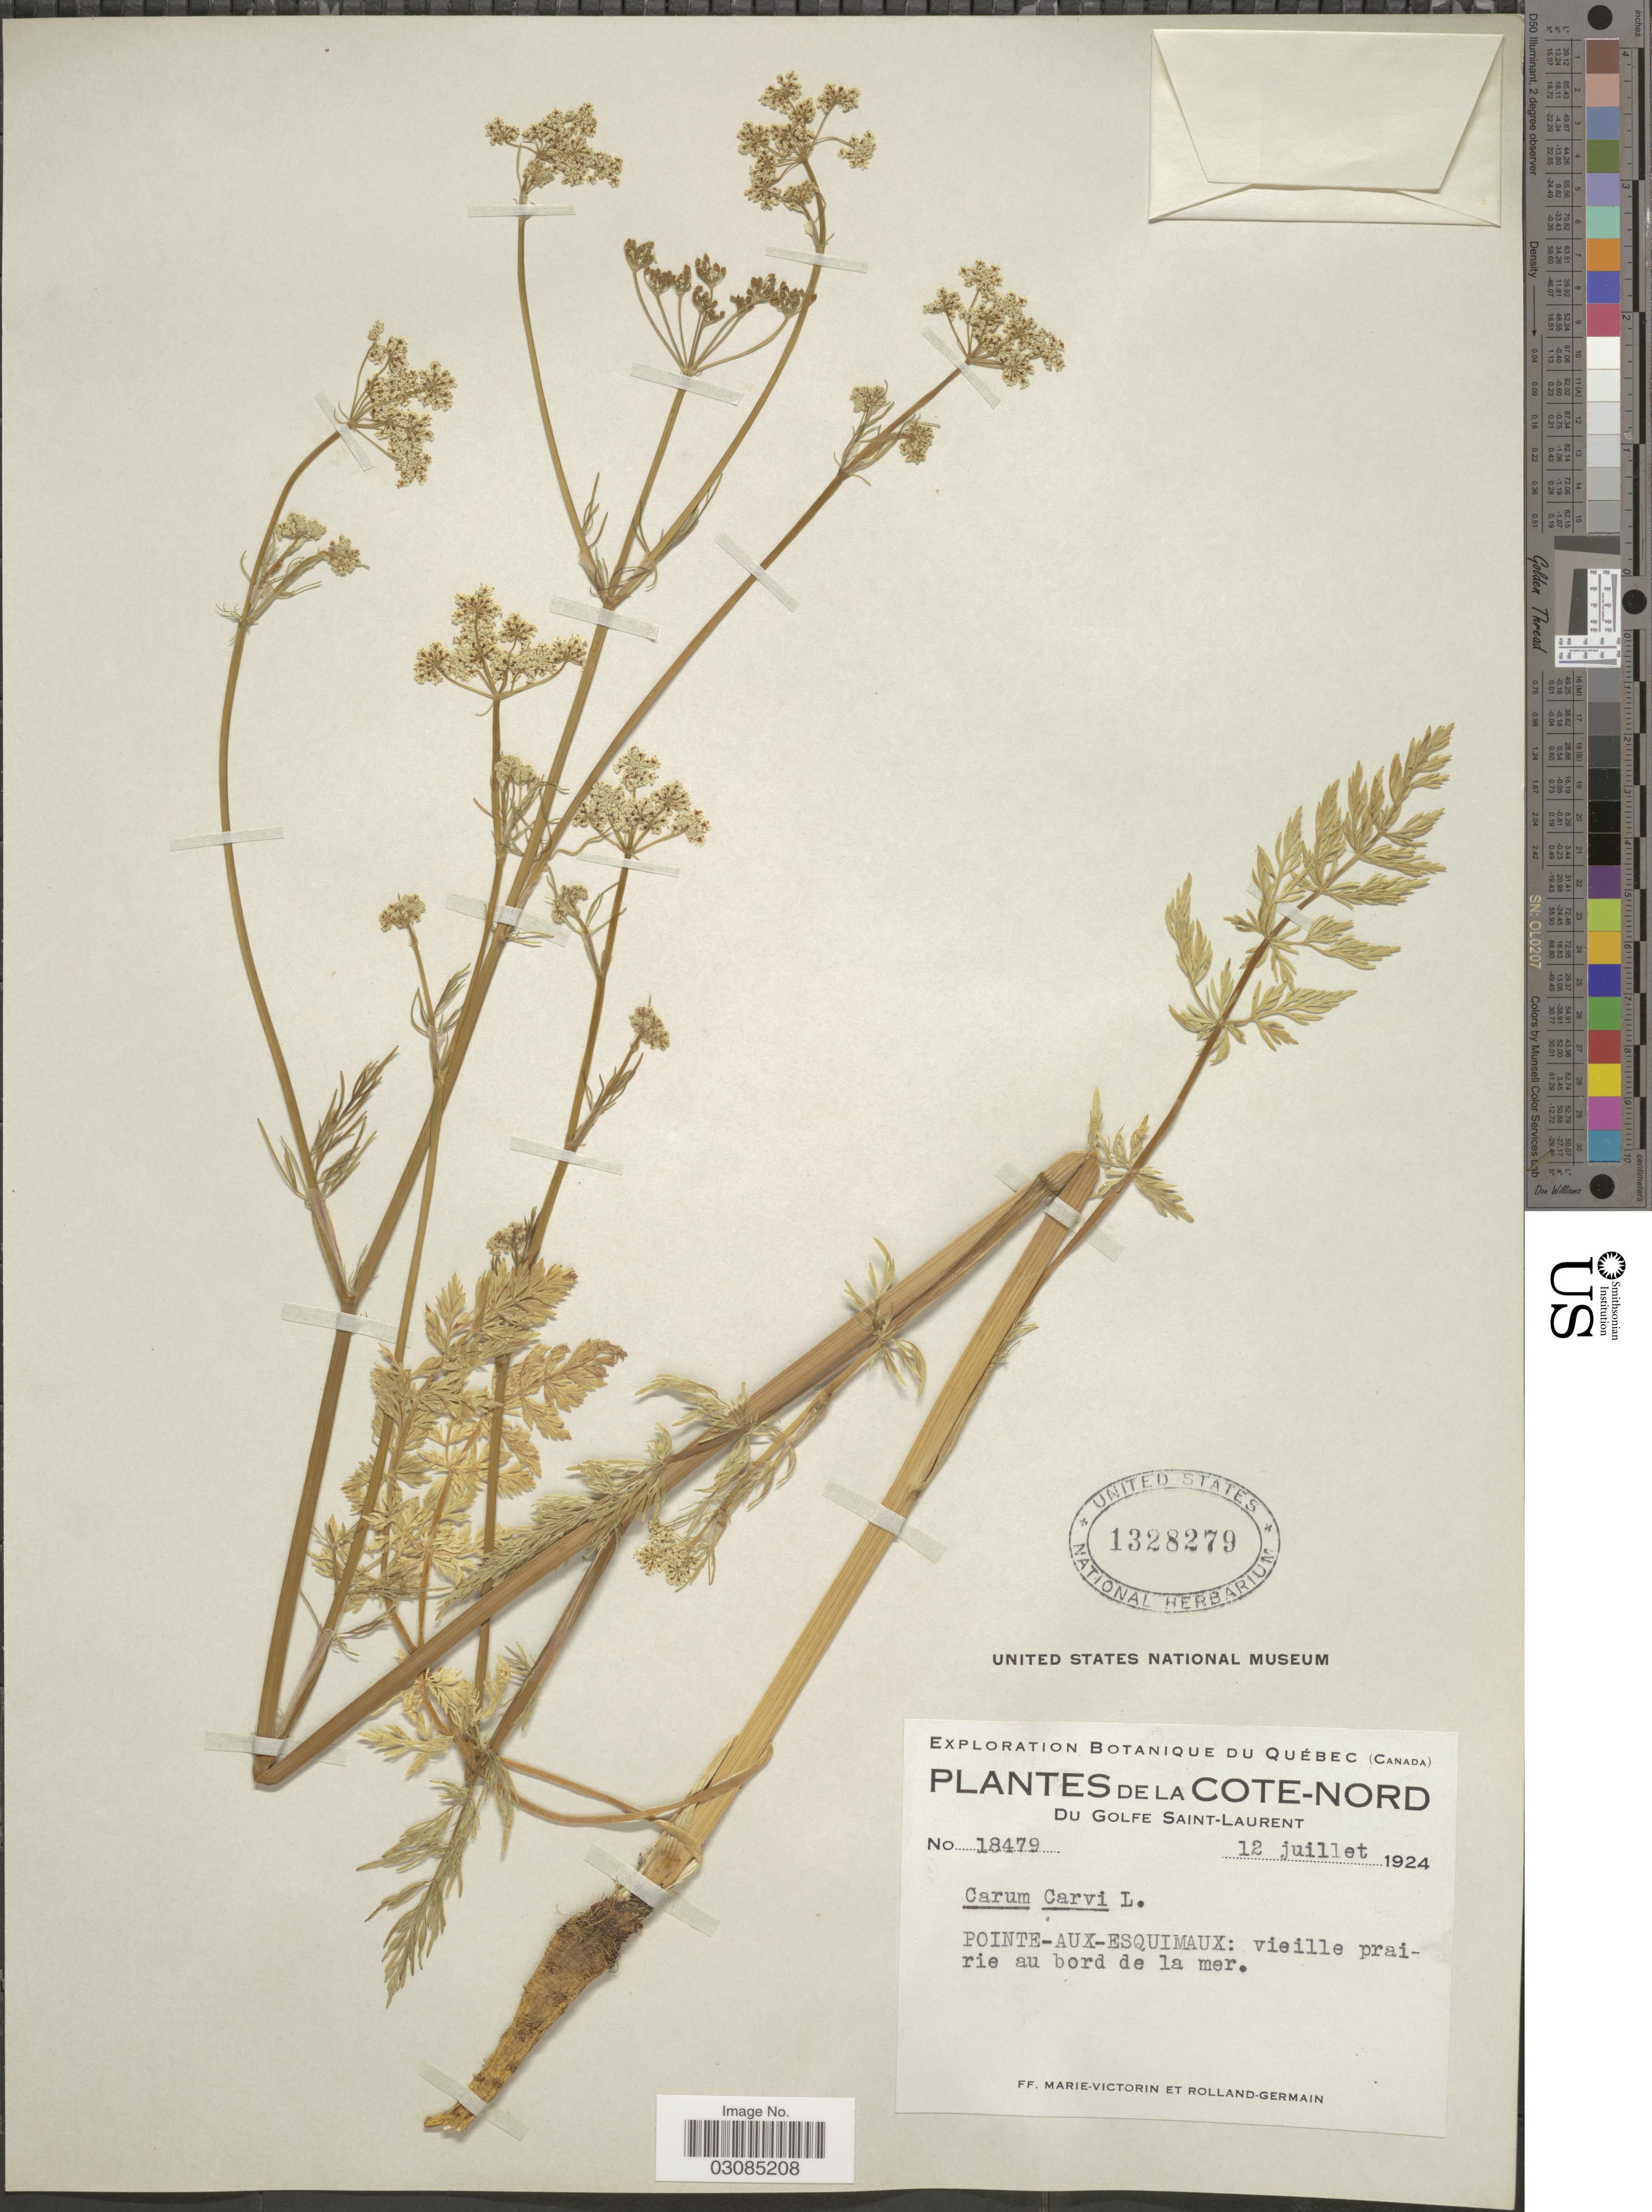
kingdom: Plantae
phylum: Tracheophyta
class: Magnoliopsida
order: Apiales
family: Apiaceae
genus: Carum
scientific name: Carum carvi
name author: L.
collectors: F. Marie-Victorin & Rolland-Germain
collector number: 18479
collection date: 1924-07-12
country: Canada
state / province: Quebec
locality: Cote-Nord. Du Golfe Saint-Laurent. Pointe-Aux-Esquimaux: vieille prairie au bord de la mer.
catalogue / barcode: US 1328279